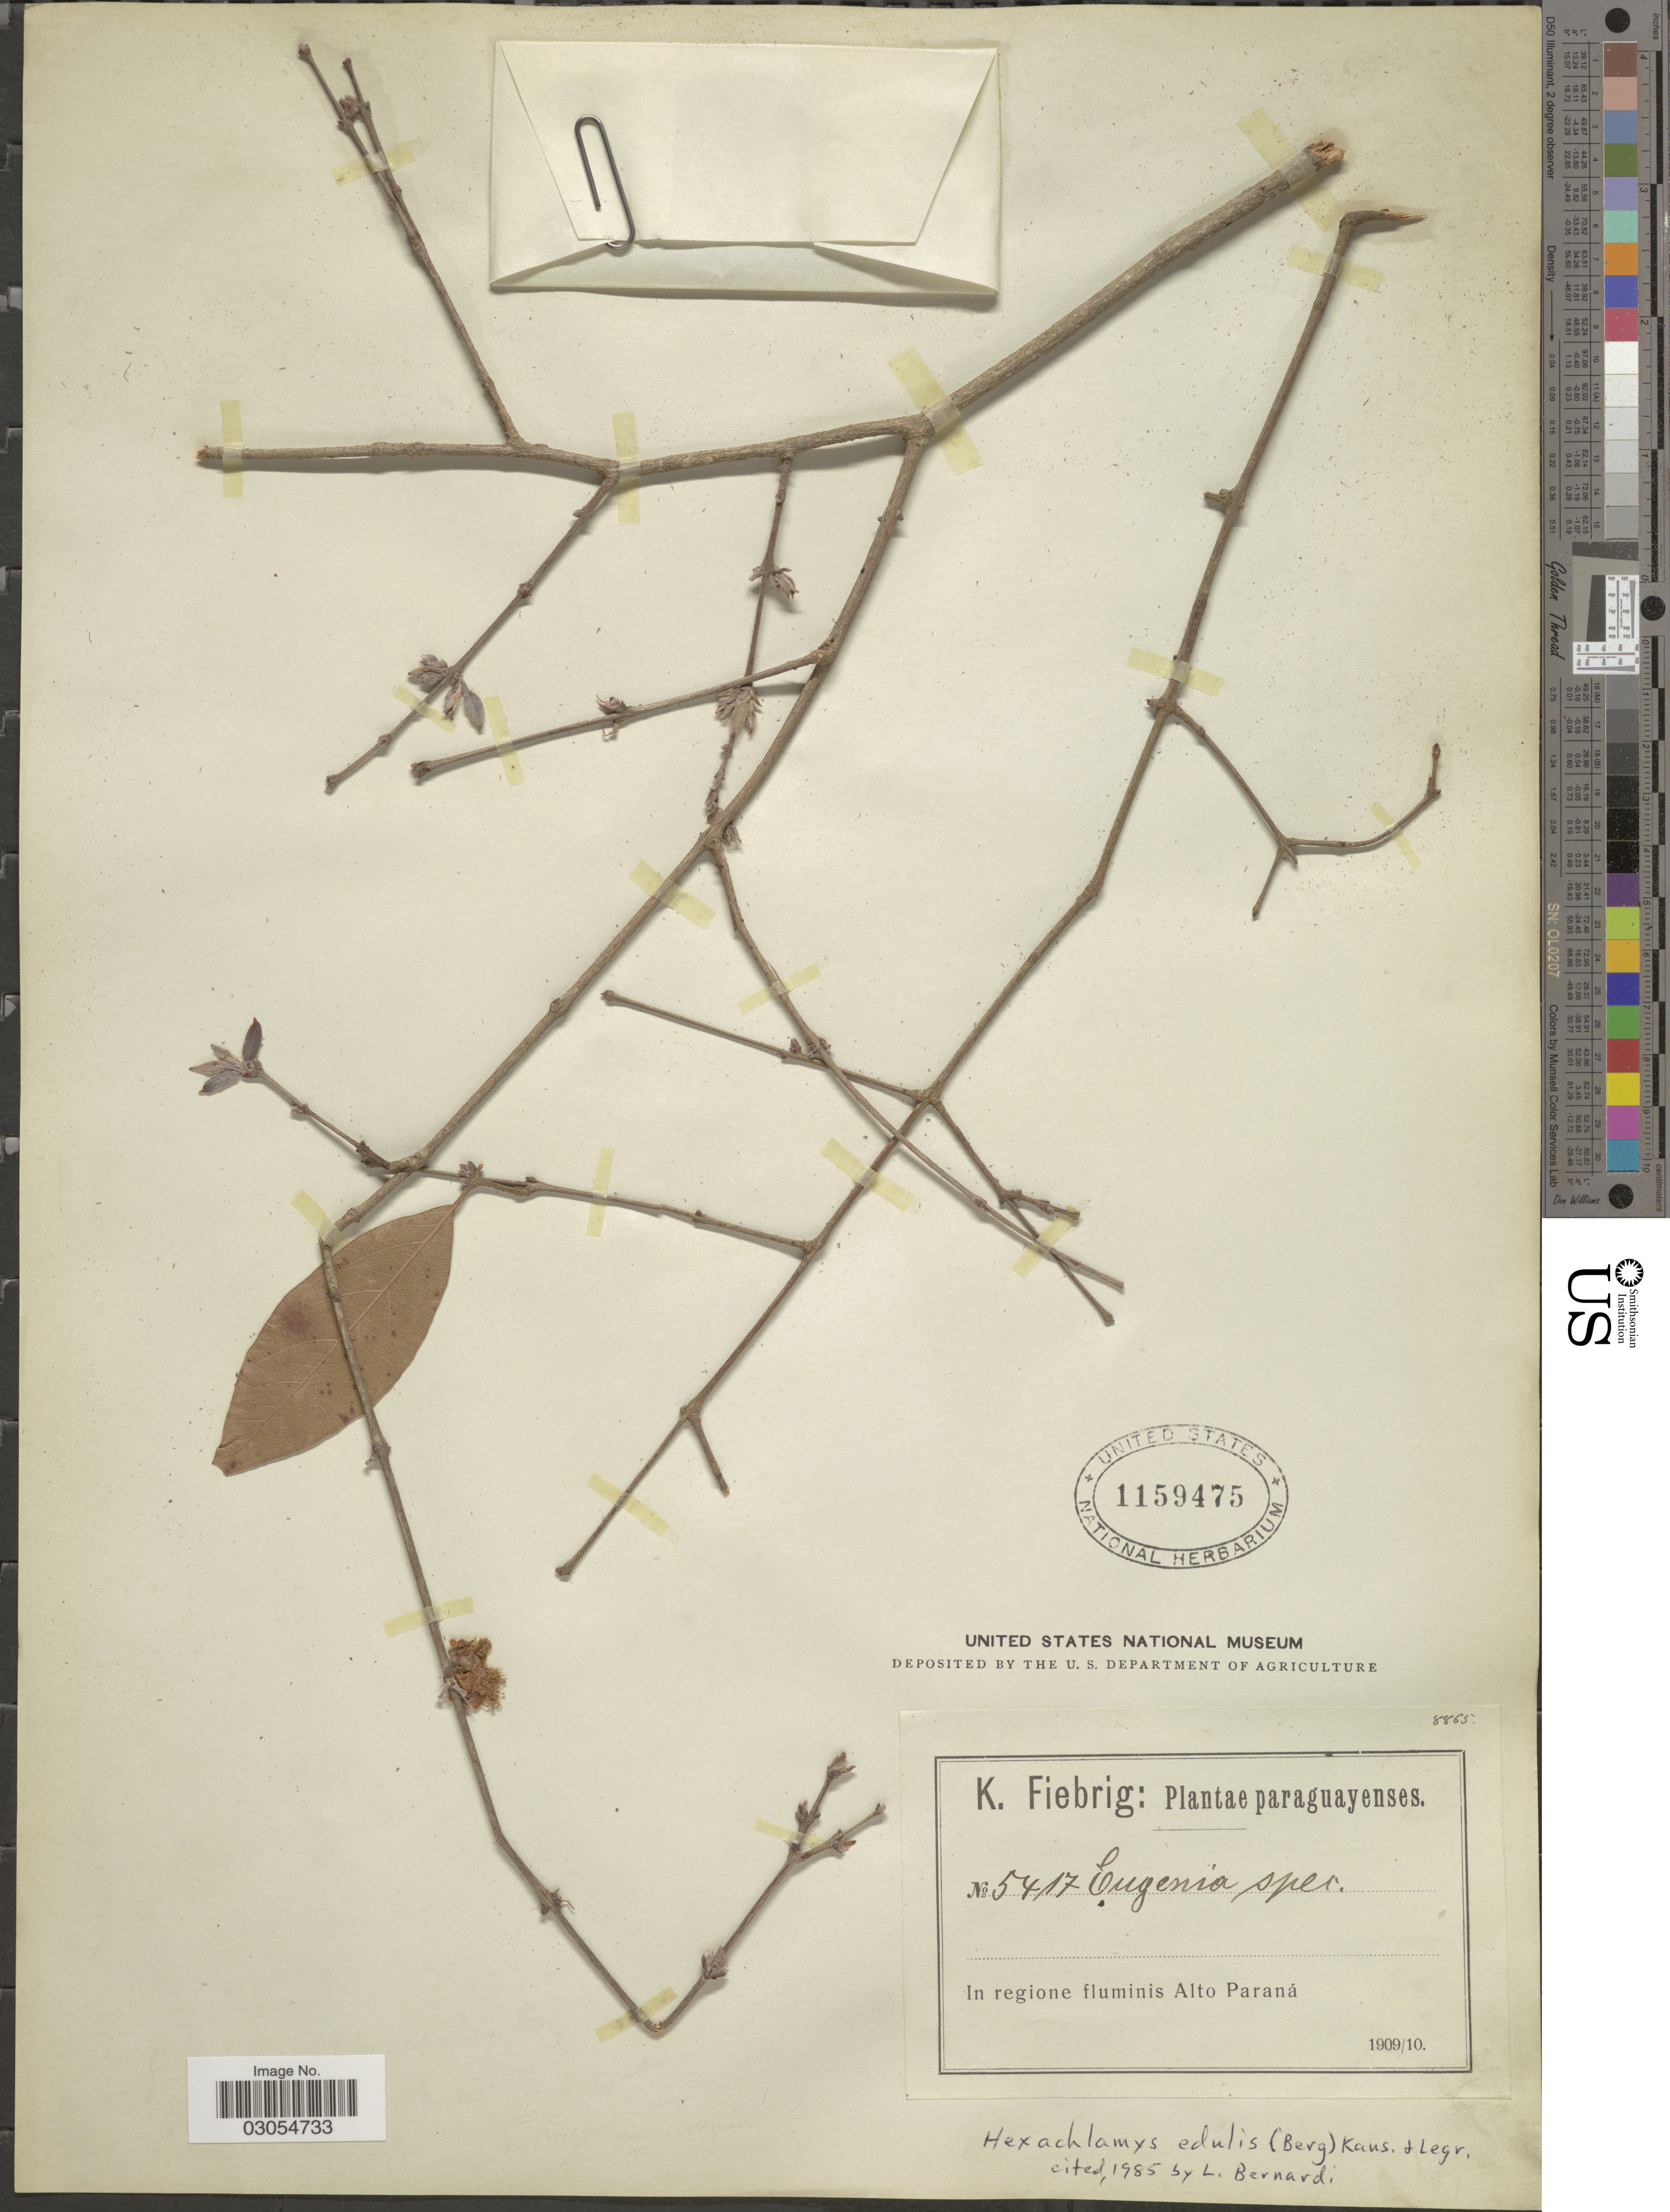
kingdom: Plantae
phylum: Tracheophyta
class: Magnoliopsida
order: Myrtales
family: Myrtaceae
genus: Eugenia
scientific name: Eugenia myrcianthes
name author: Nied.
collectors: K. Fiebrig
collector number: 5417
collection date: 1909/1910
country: Paraguay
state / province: Alto Parana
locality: In regione fluminis Alto Paraná.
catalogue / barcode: US 1159475